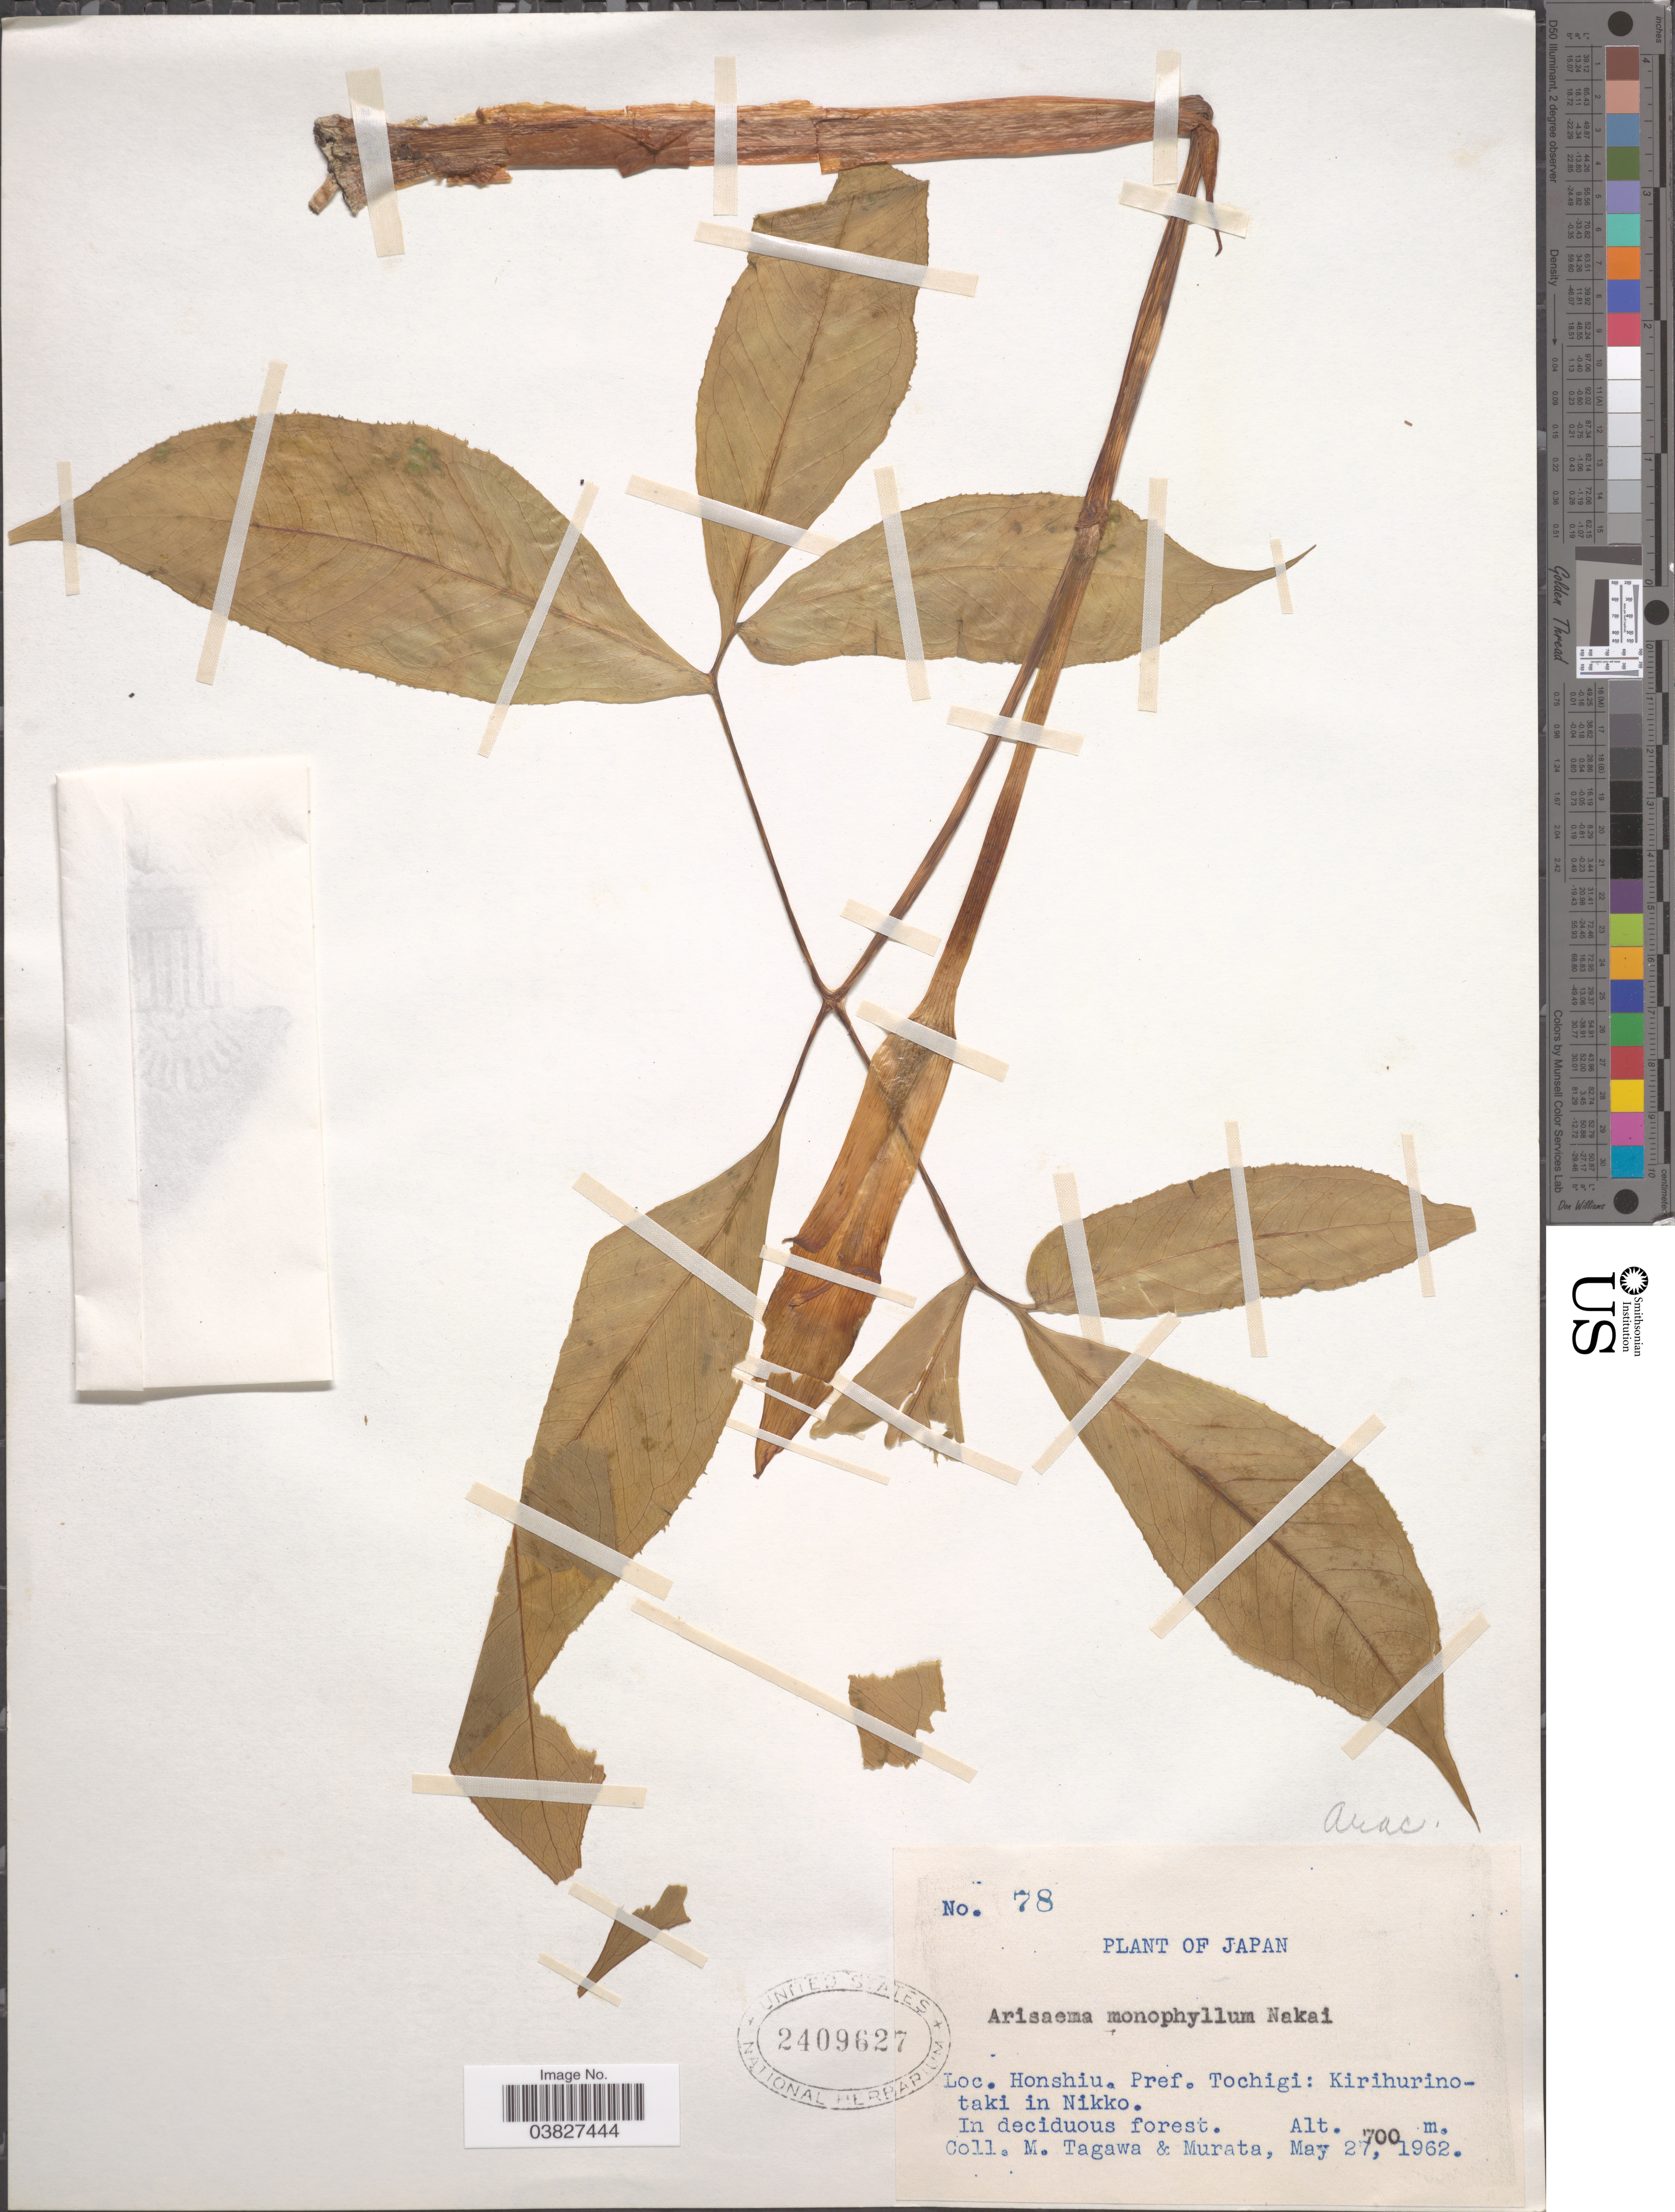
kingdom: Plantae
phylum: Tracheophyta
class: Liliopsida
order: Alismatales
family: Araceae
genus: Arisaema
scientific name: Arisaema monophyllum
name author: Nakai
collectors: M. Kitagawa & -. Murata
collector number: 78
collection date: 1962-05-27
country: Japan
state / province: Totigi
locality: Honshiu. Pref. Tochigi: Kirihurino-taki in Nikko.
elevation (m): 700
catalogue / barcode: US 2409627